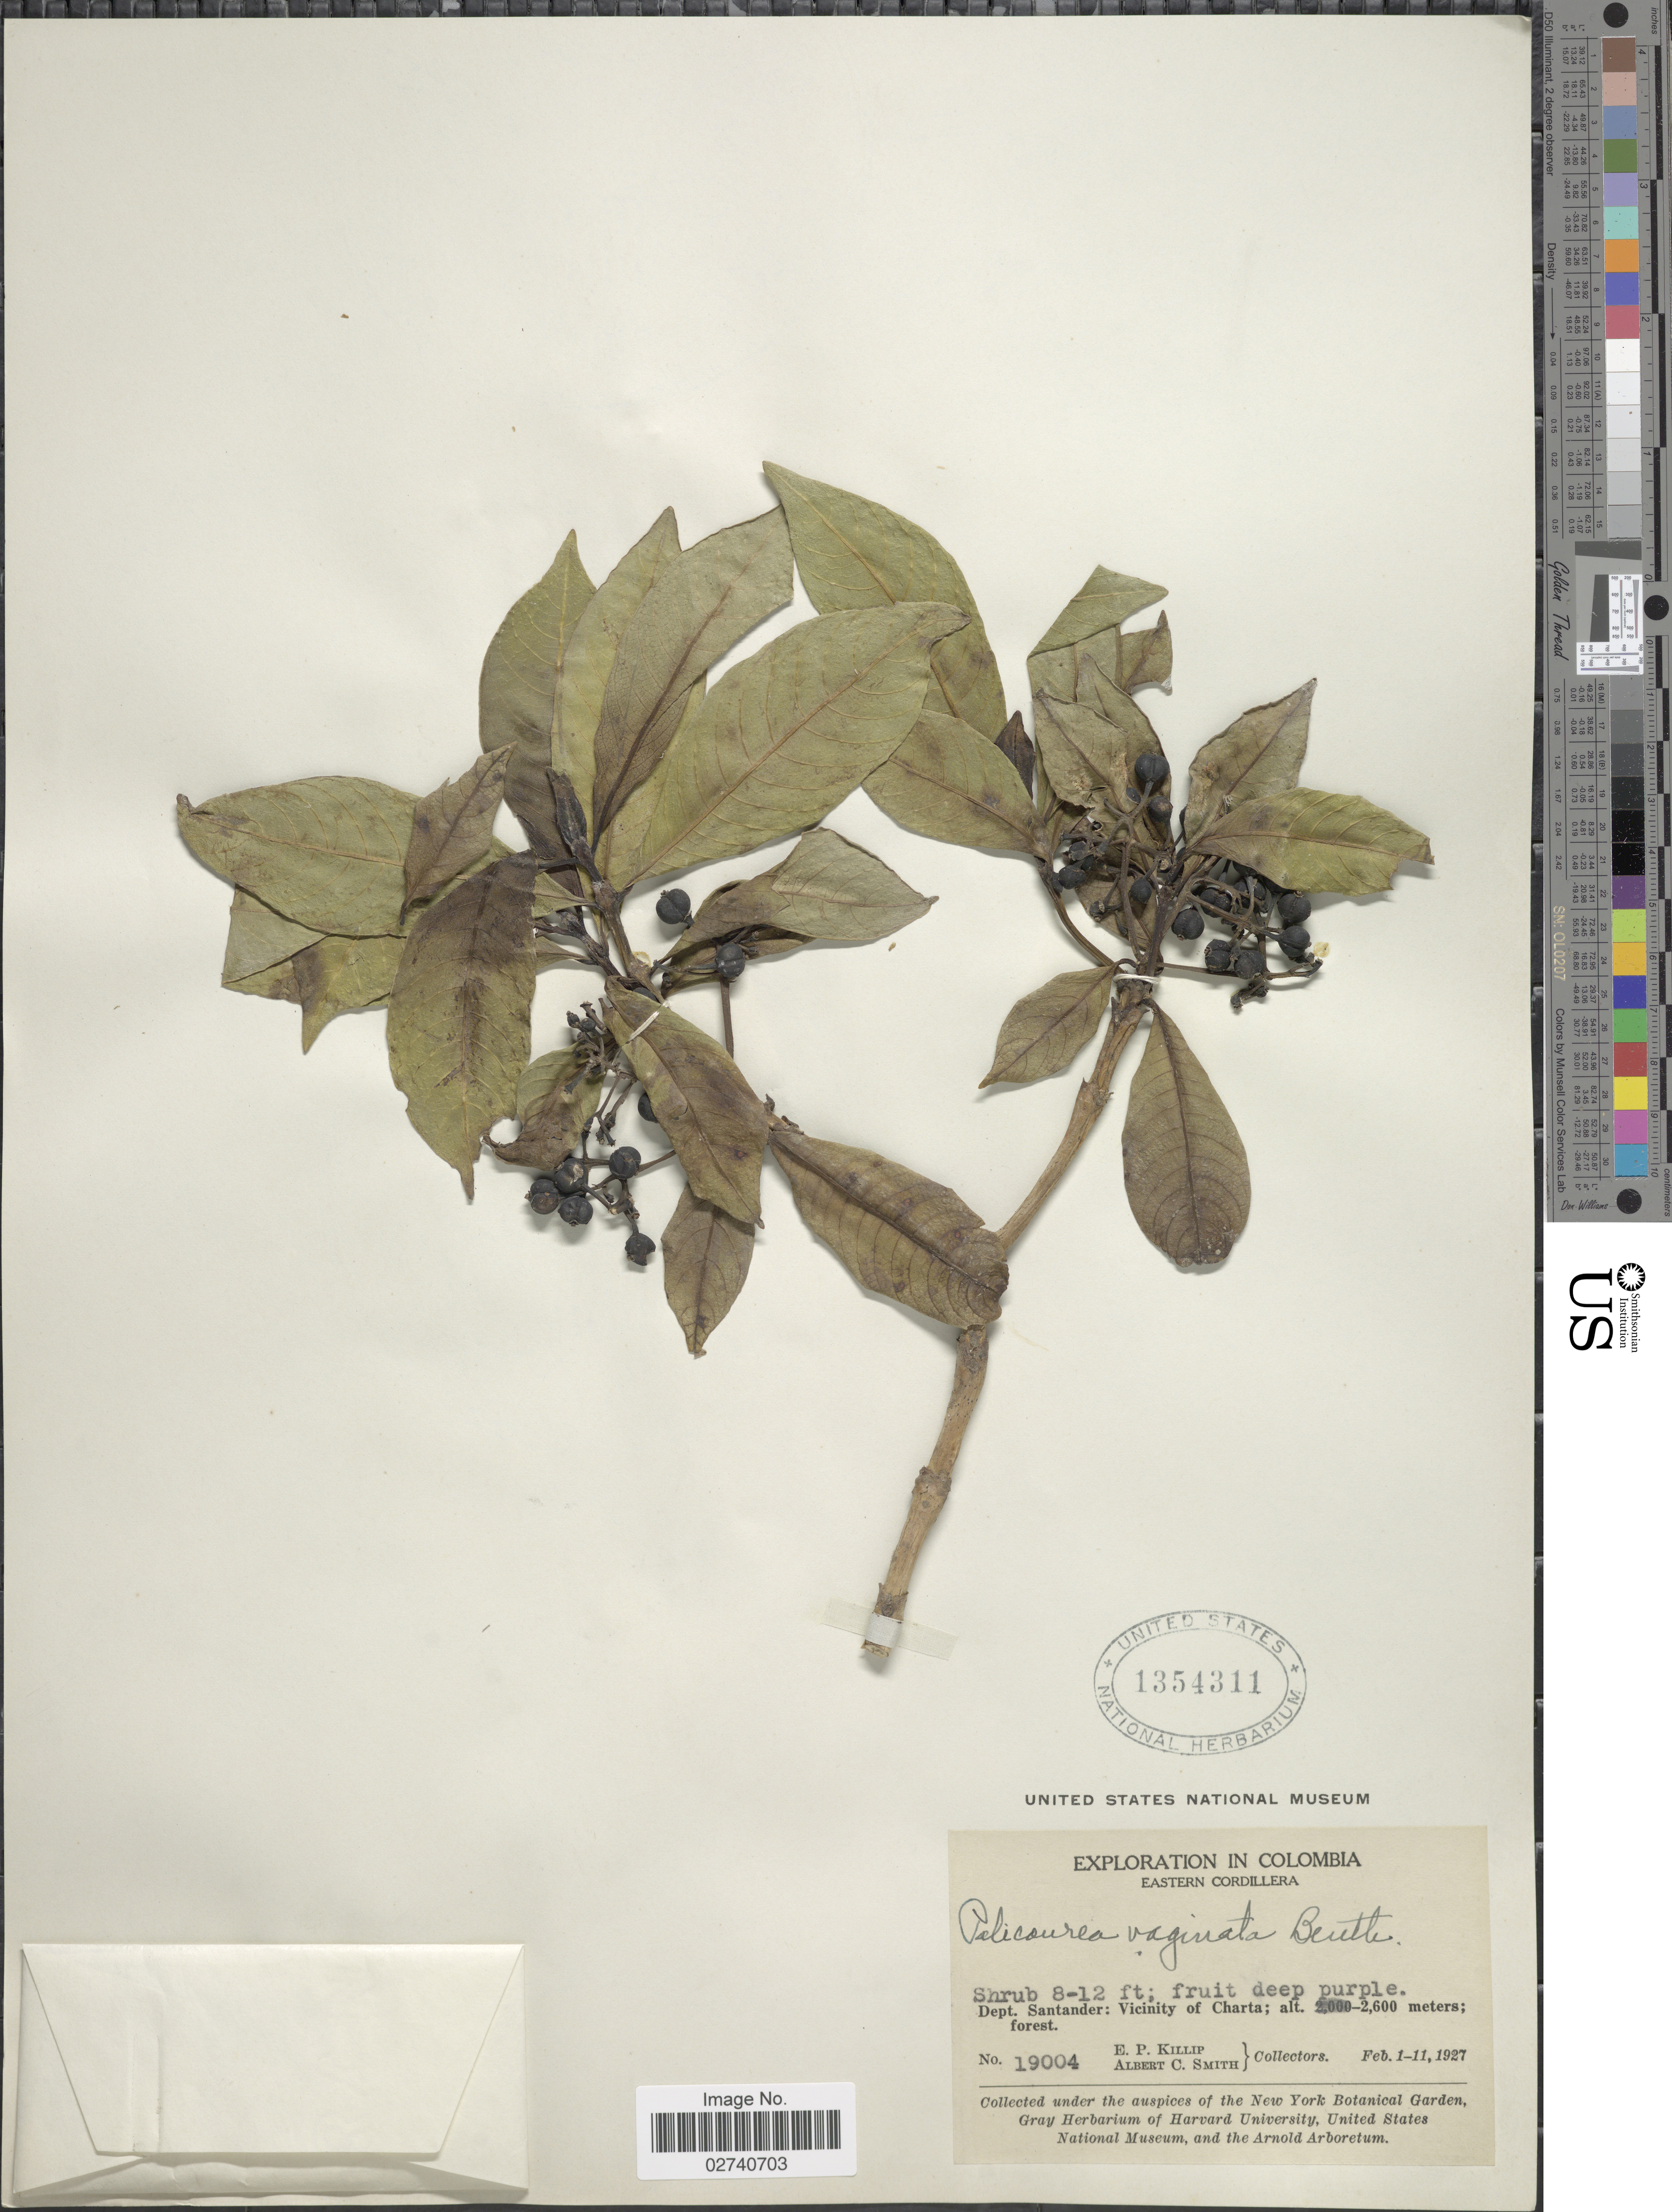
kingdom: Plantae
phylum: Tracheophyta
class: Magnoliopsida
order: Gentianales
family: Rubiaceae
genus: Palicourea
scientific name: Palicourea vaginata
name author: Benth.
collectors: E. P. Killip & A. C. Smith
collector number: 19004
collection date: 1927-02-01/1927-02-11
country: Colombia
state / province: Santander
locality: Eastern Cordillera. Vicinity of Charta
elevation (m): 2600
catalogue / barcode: US 1354311